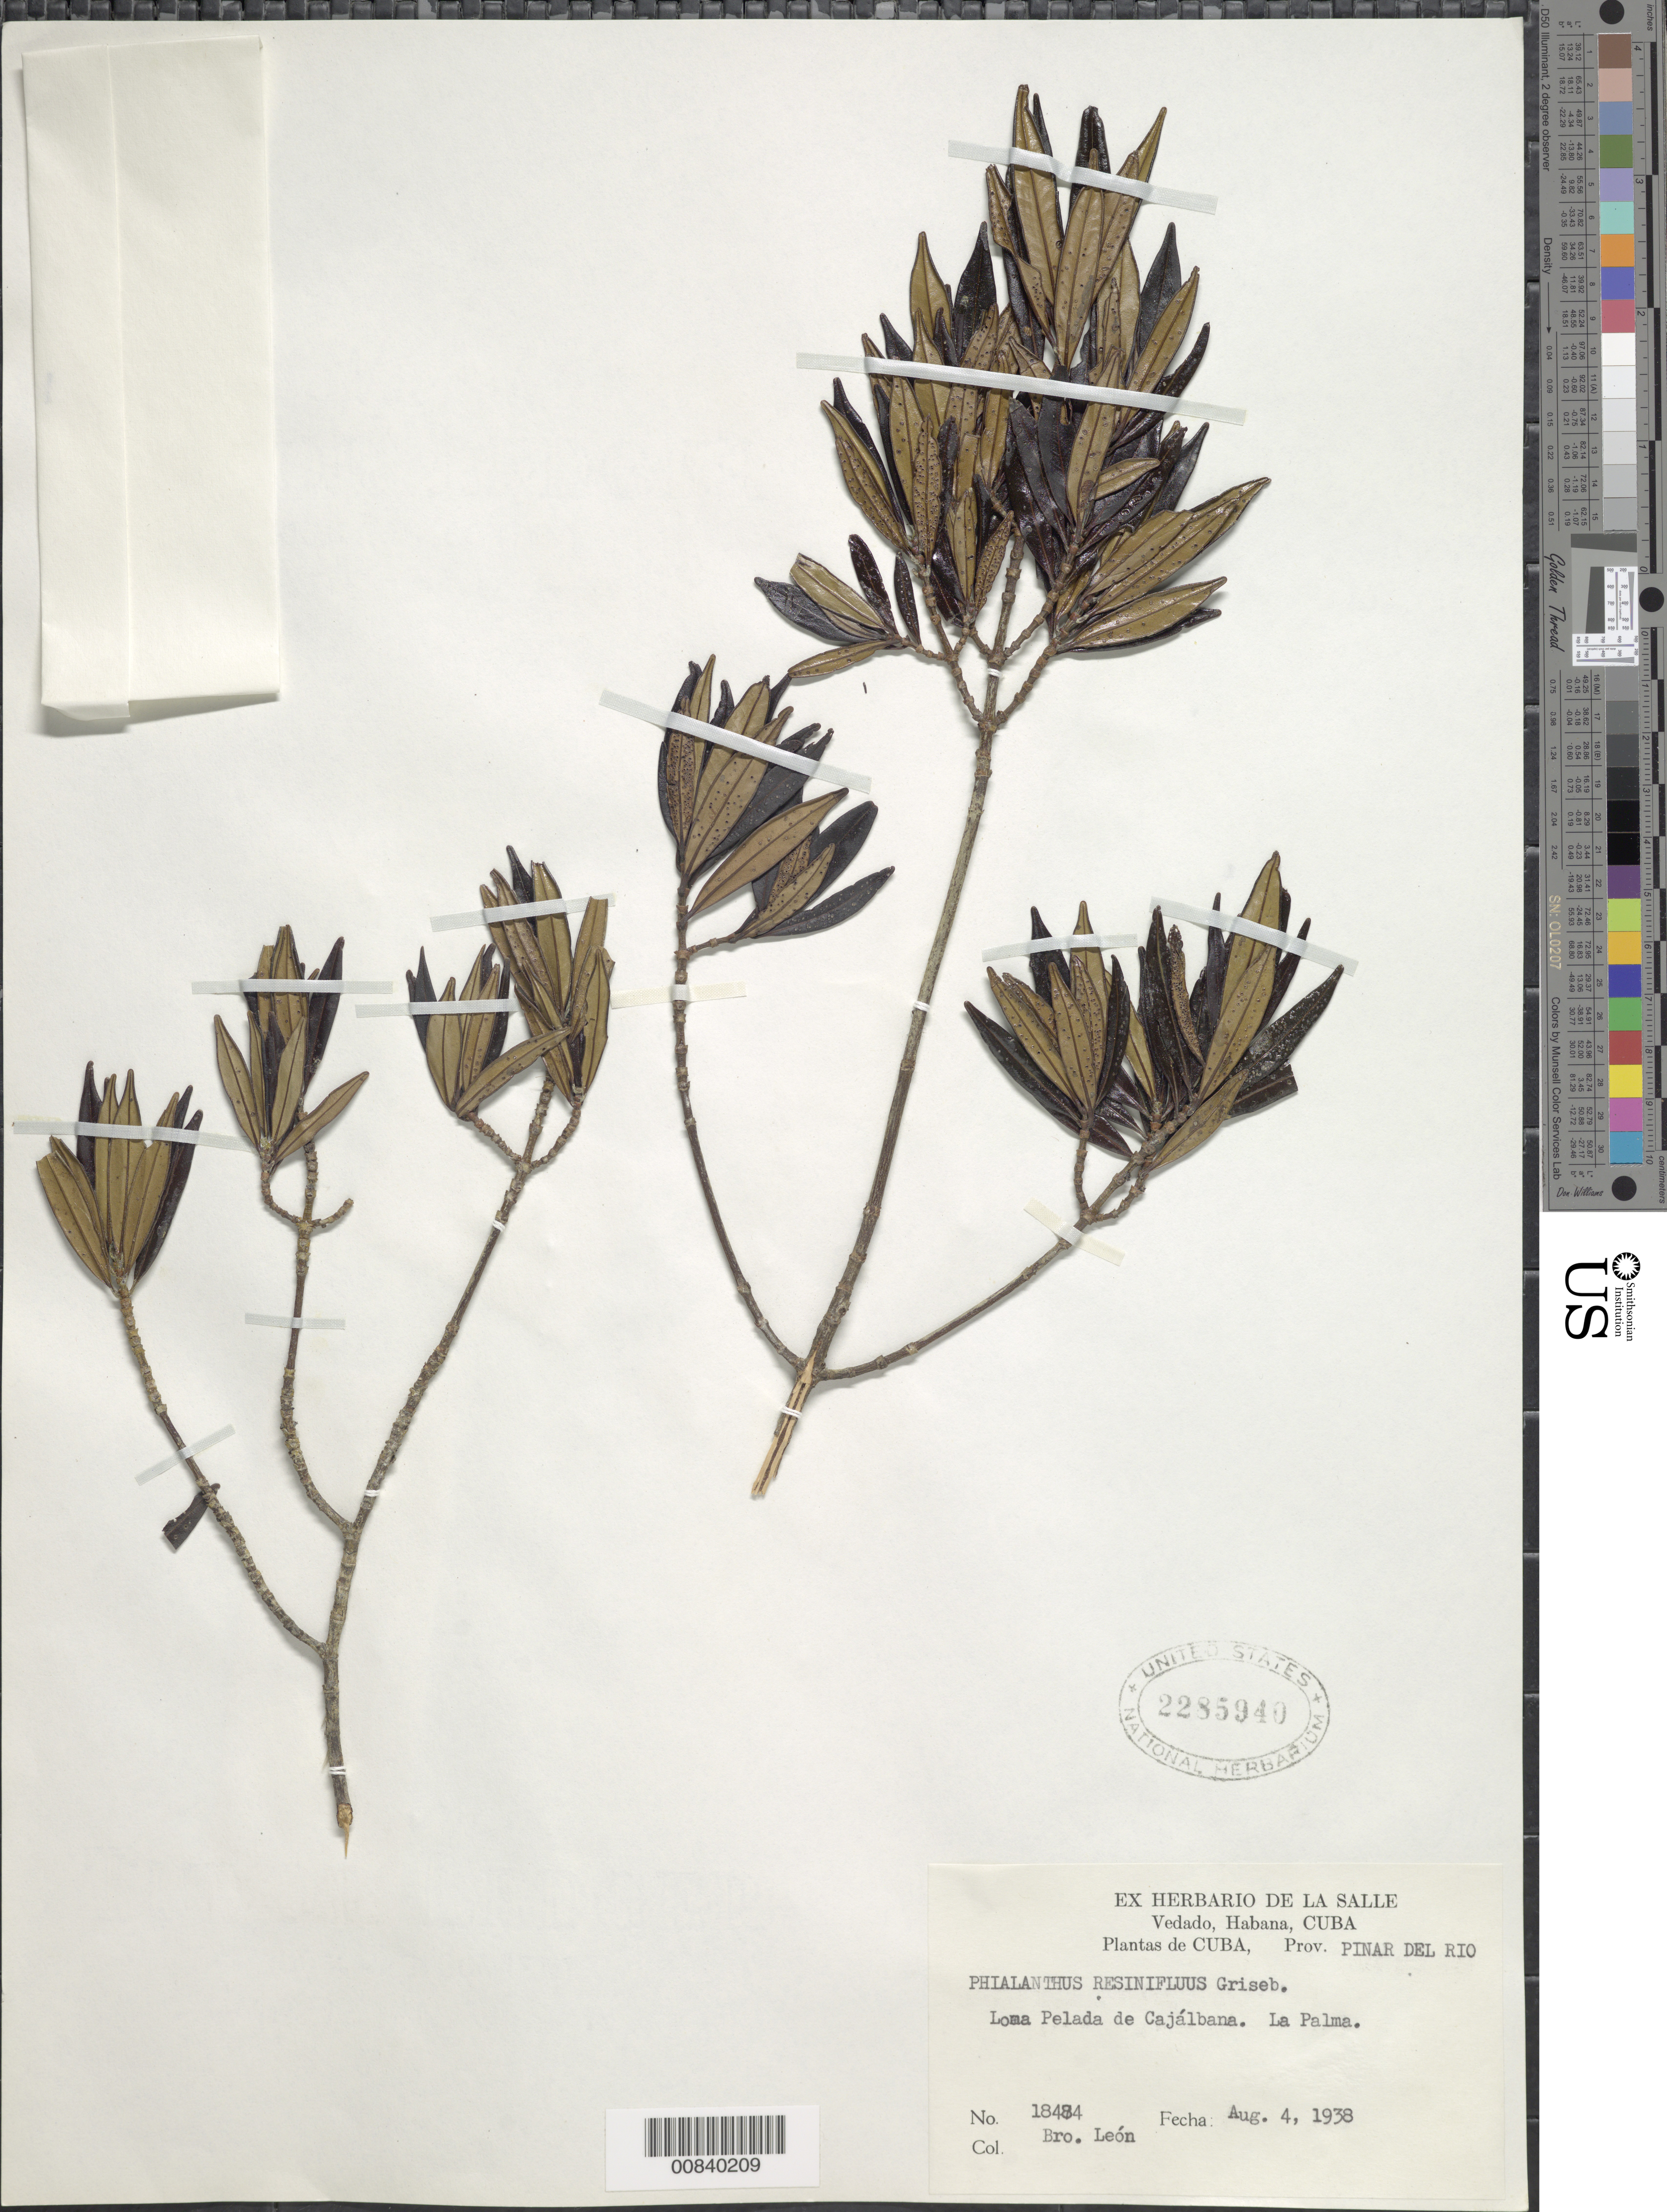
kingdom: Plantae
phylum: Tracheophyta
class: Magnoliopsida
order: Gentianales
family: Rubiaceae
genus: Phialanthus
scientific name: Phialanthus resinifluus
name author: Griseb.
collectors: Bro. León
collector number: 18484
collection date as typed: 04 Aug 1938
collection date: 1938-08-04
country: Cuba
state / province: Pinar del Río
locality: Loma Pelada de Cajálbana. La Palma.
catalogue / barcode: US 2285940